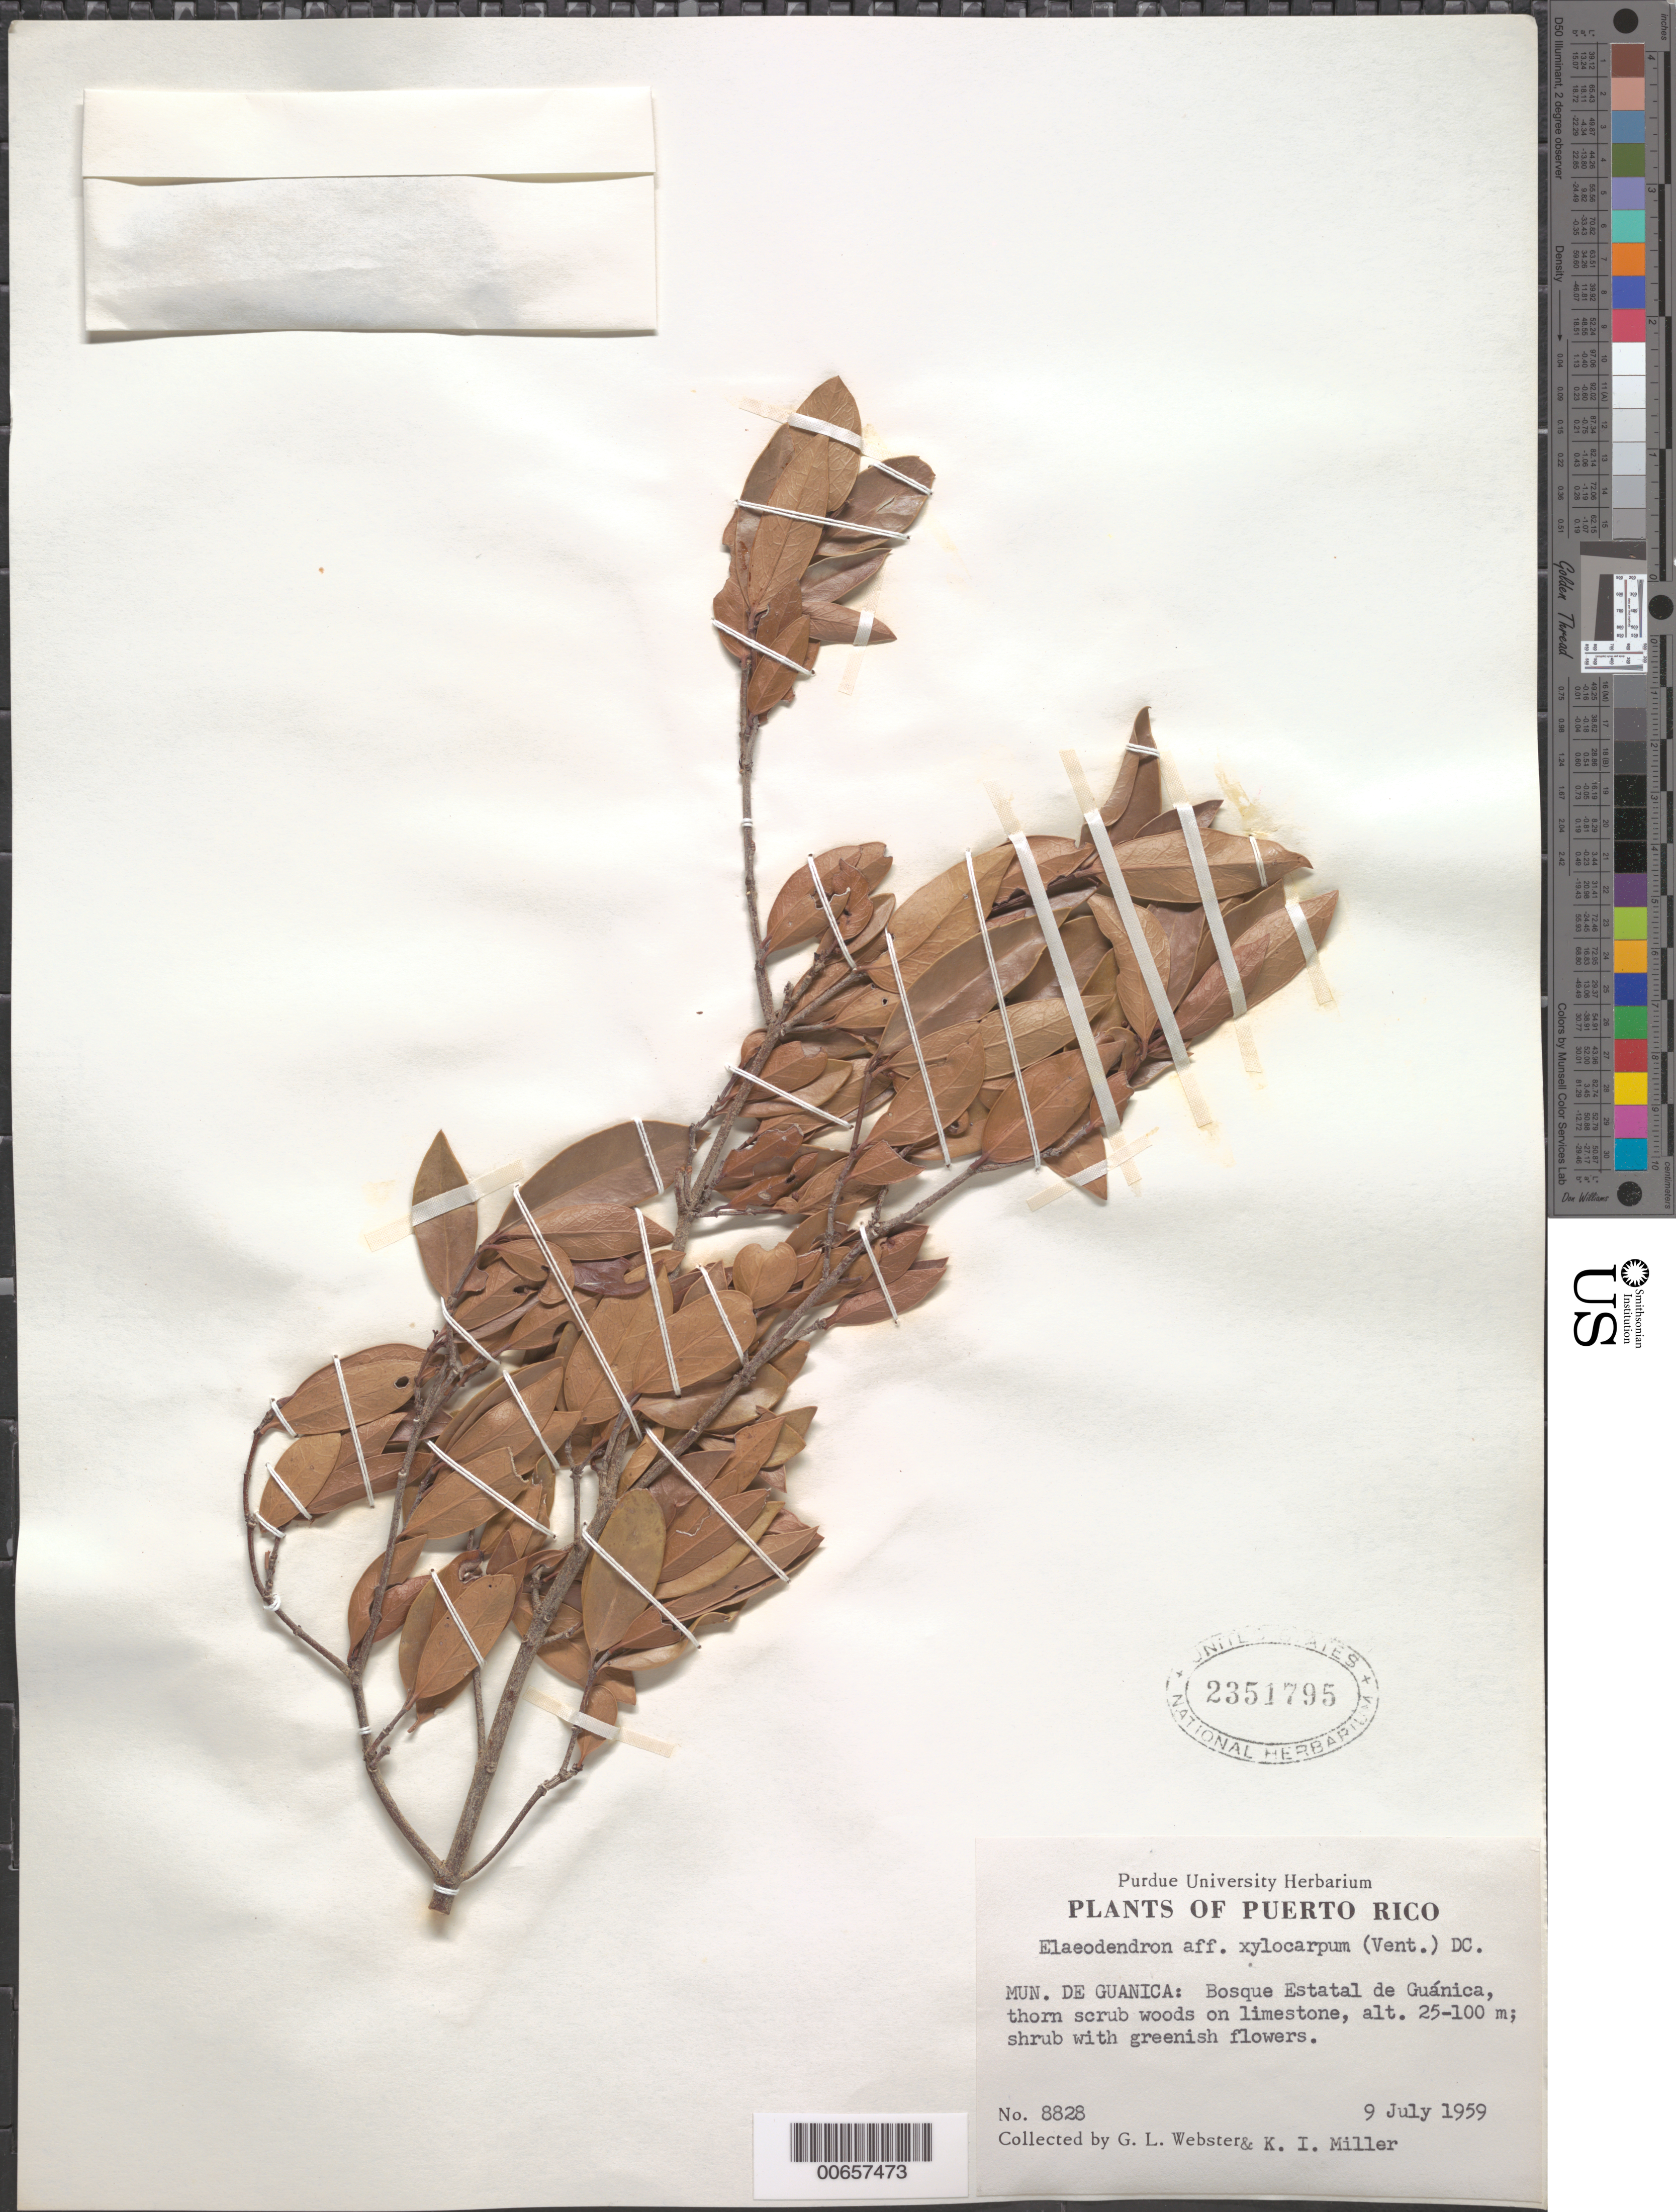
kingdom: Plantae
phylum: Tracheophyta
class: Magnoliopsida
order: Celastrales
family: Celastraceae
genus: Elaeodendron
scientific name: Elaeodendron xylocarpum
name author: (Vent.) DC.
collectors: G. L. Webster & K. I. Miller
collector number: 8828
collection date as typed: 09 Jul 1959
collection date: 1959-07-09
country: Puerto Rico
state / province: Guánica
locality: Bosque Estatal de Guanica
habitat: Thorn scrub woods on limestone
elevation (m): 25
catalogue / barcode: US 2351795